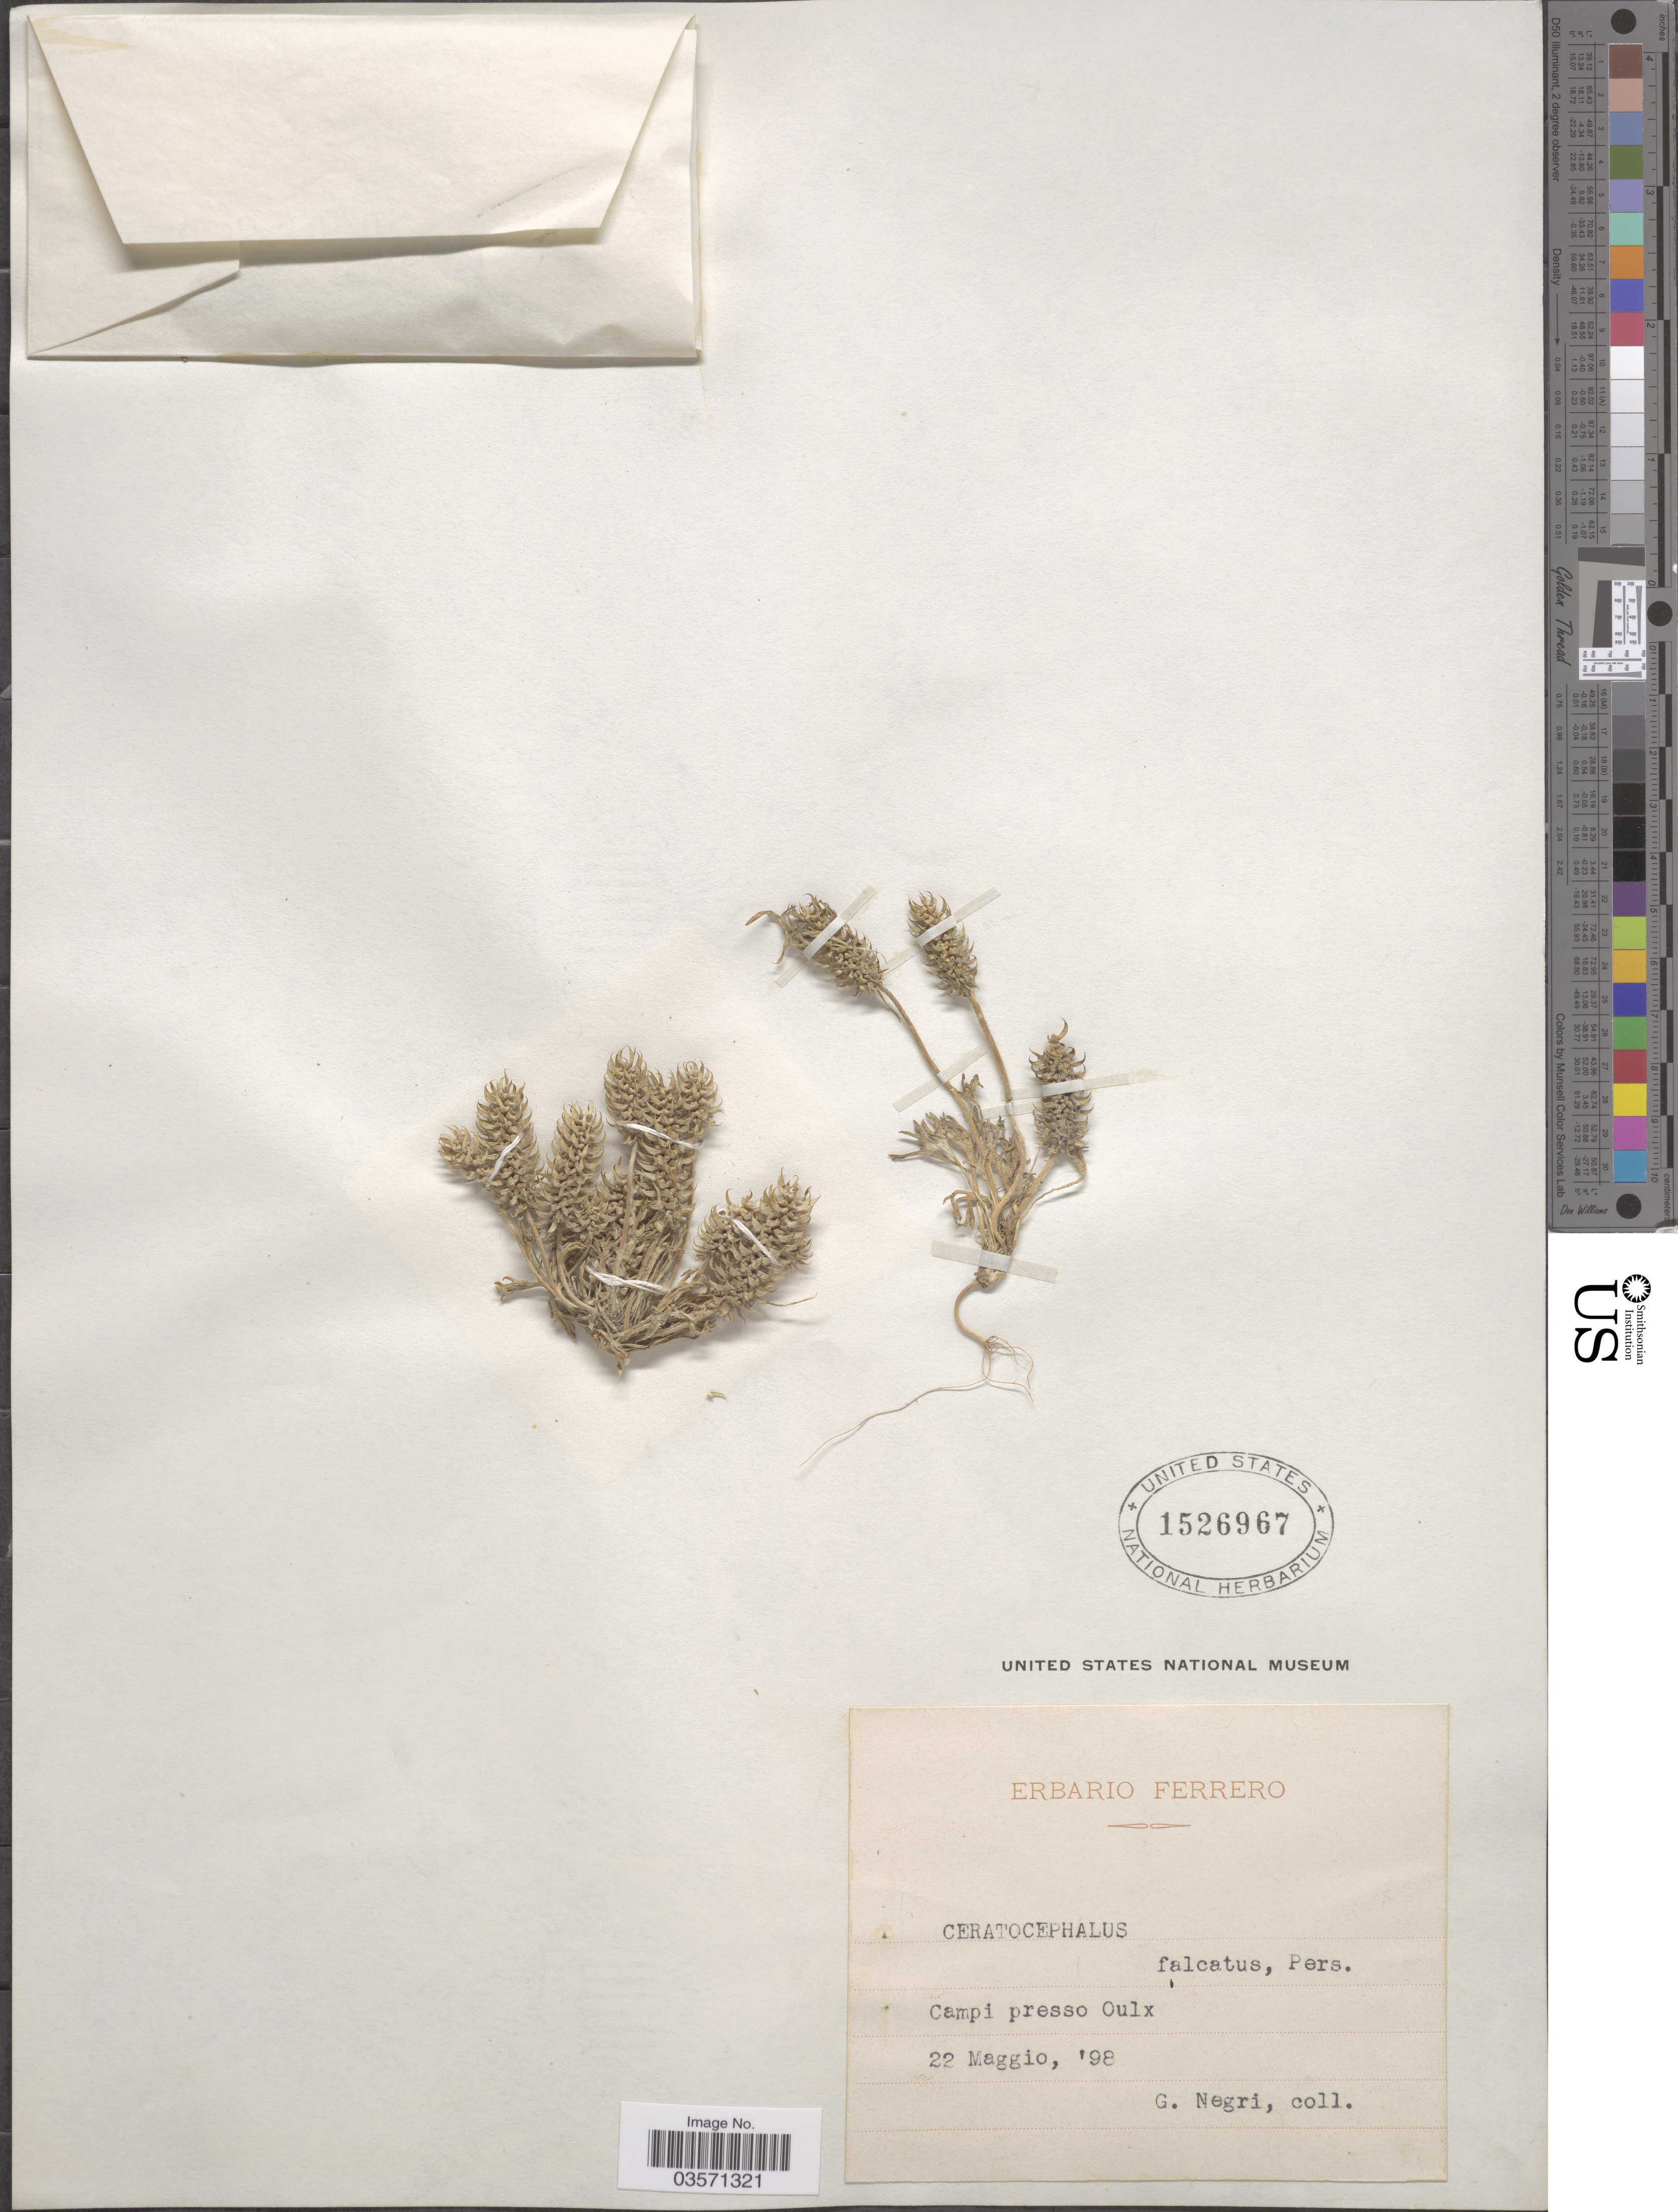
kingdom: Plantae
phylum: Tracheophyta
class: Magnoliopsida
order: Ranunculales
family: Ranunculaceae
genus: Ranunculus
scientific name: Ranunculus falcatus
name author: L.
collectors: G. Negri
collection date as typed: Transcribed d/m/y: 22/5/98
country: Italy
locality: Campi presso Oulx.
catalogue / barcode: US 1526967